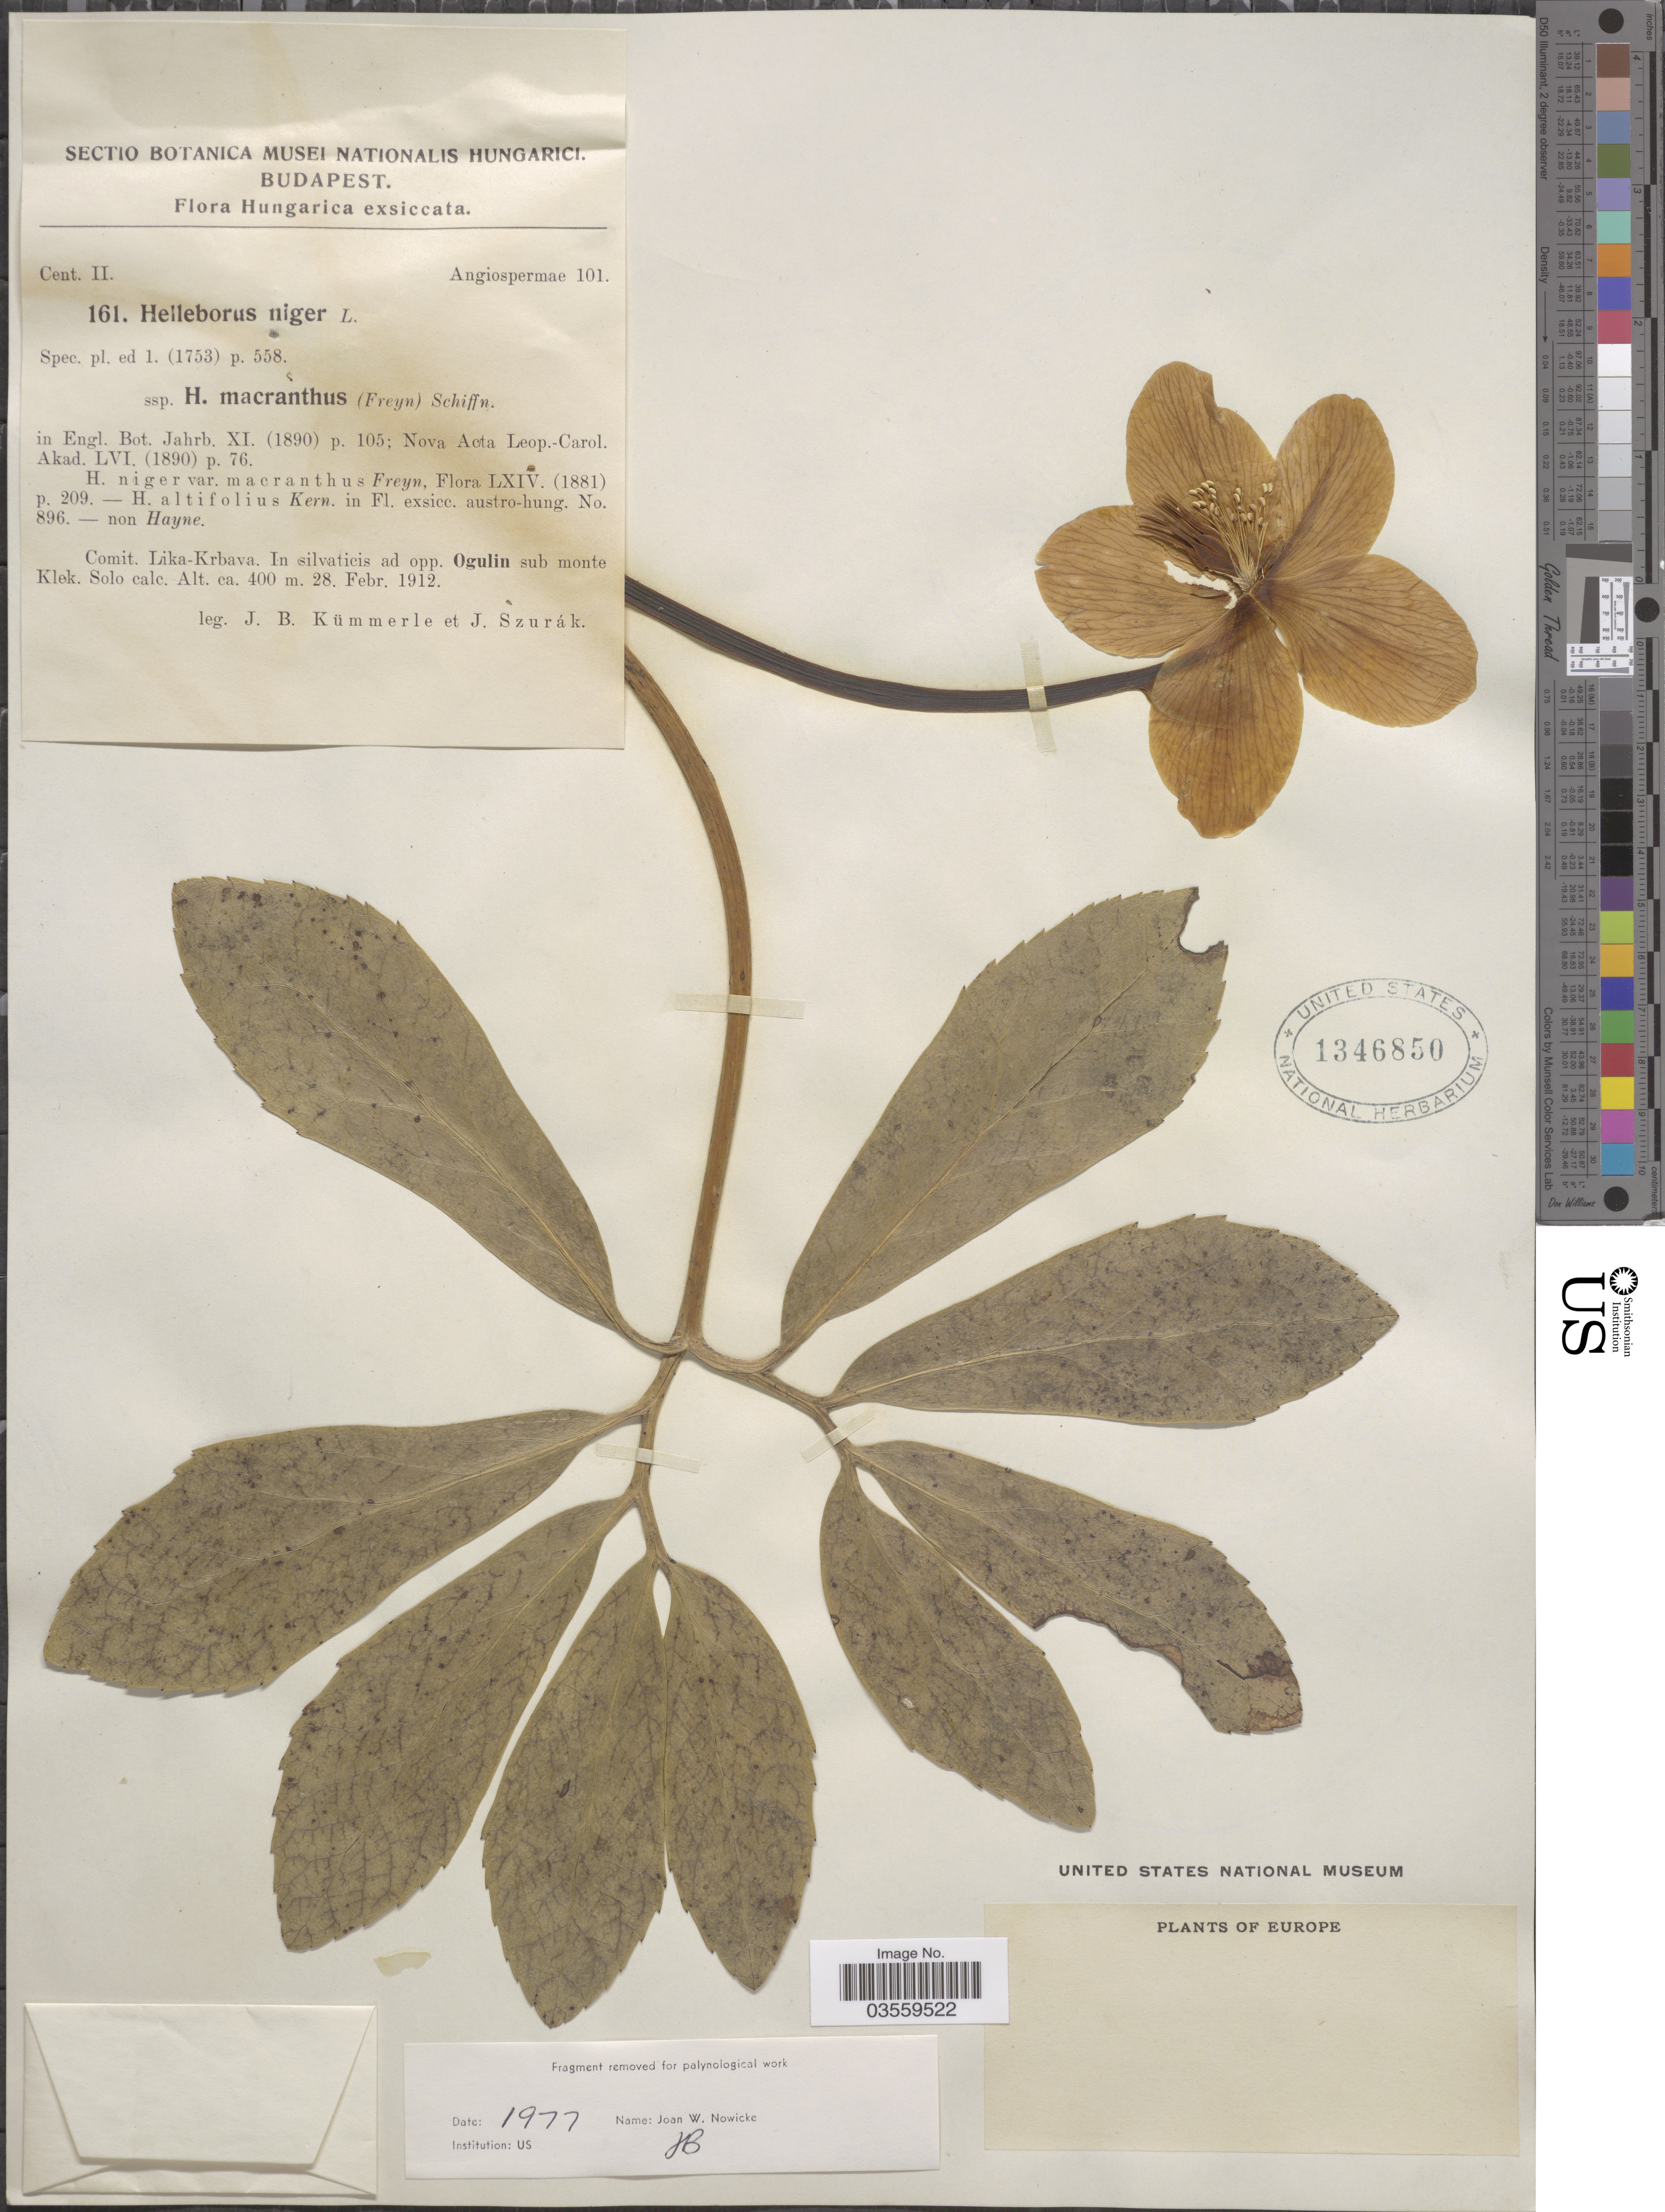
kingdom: Plantae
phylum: Tracheophyta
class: Magnoliopsida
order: Ranunculales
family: Ranunculaceae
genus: Helleborus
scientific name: Helleborus niger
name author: L.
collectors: J. Kummerle & J. Szurak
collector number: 161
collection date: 1912-02-28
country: Hungary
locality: Comit. Lika-Krbava. In silvaticis ad opp. Ogulin sub monte Klek.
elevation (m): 400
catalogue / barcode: US 1346850